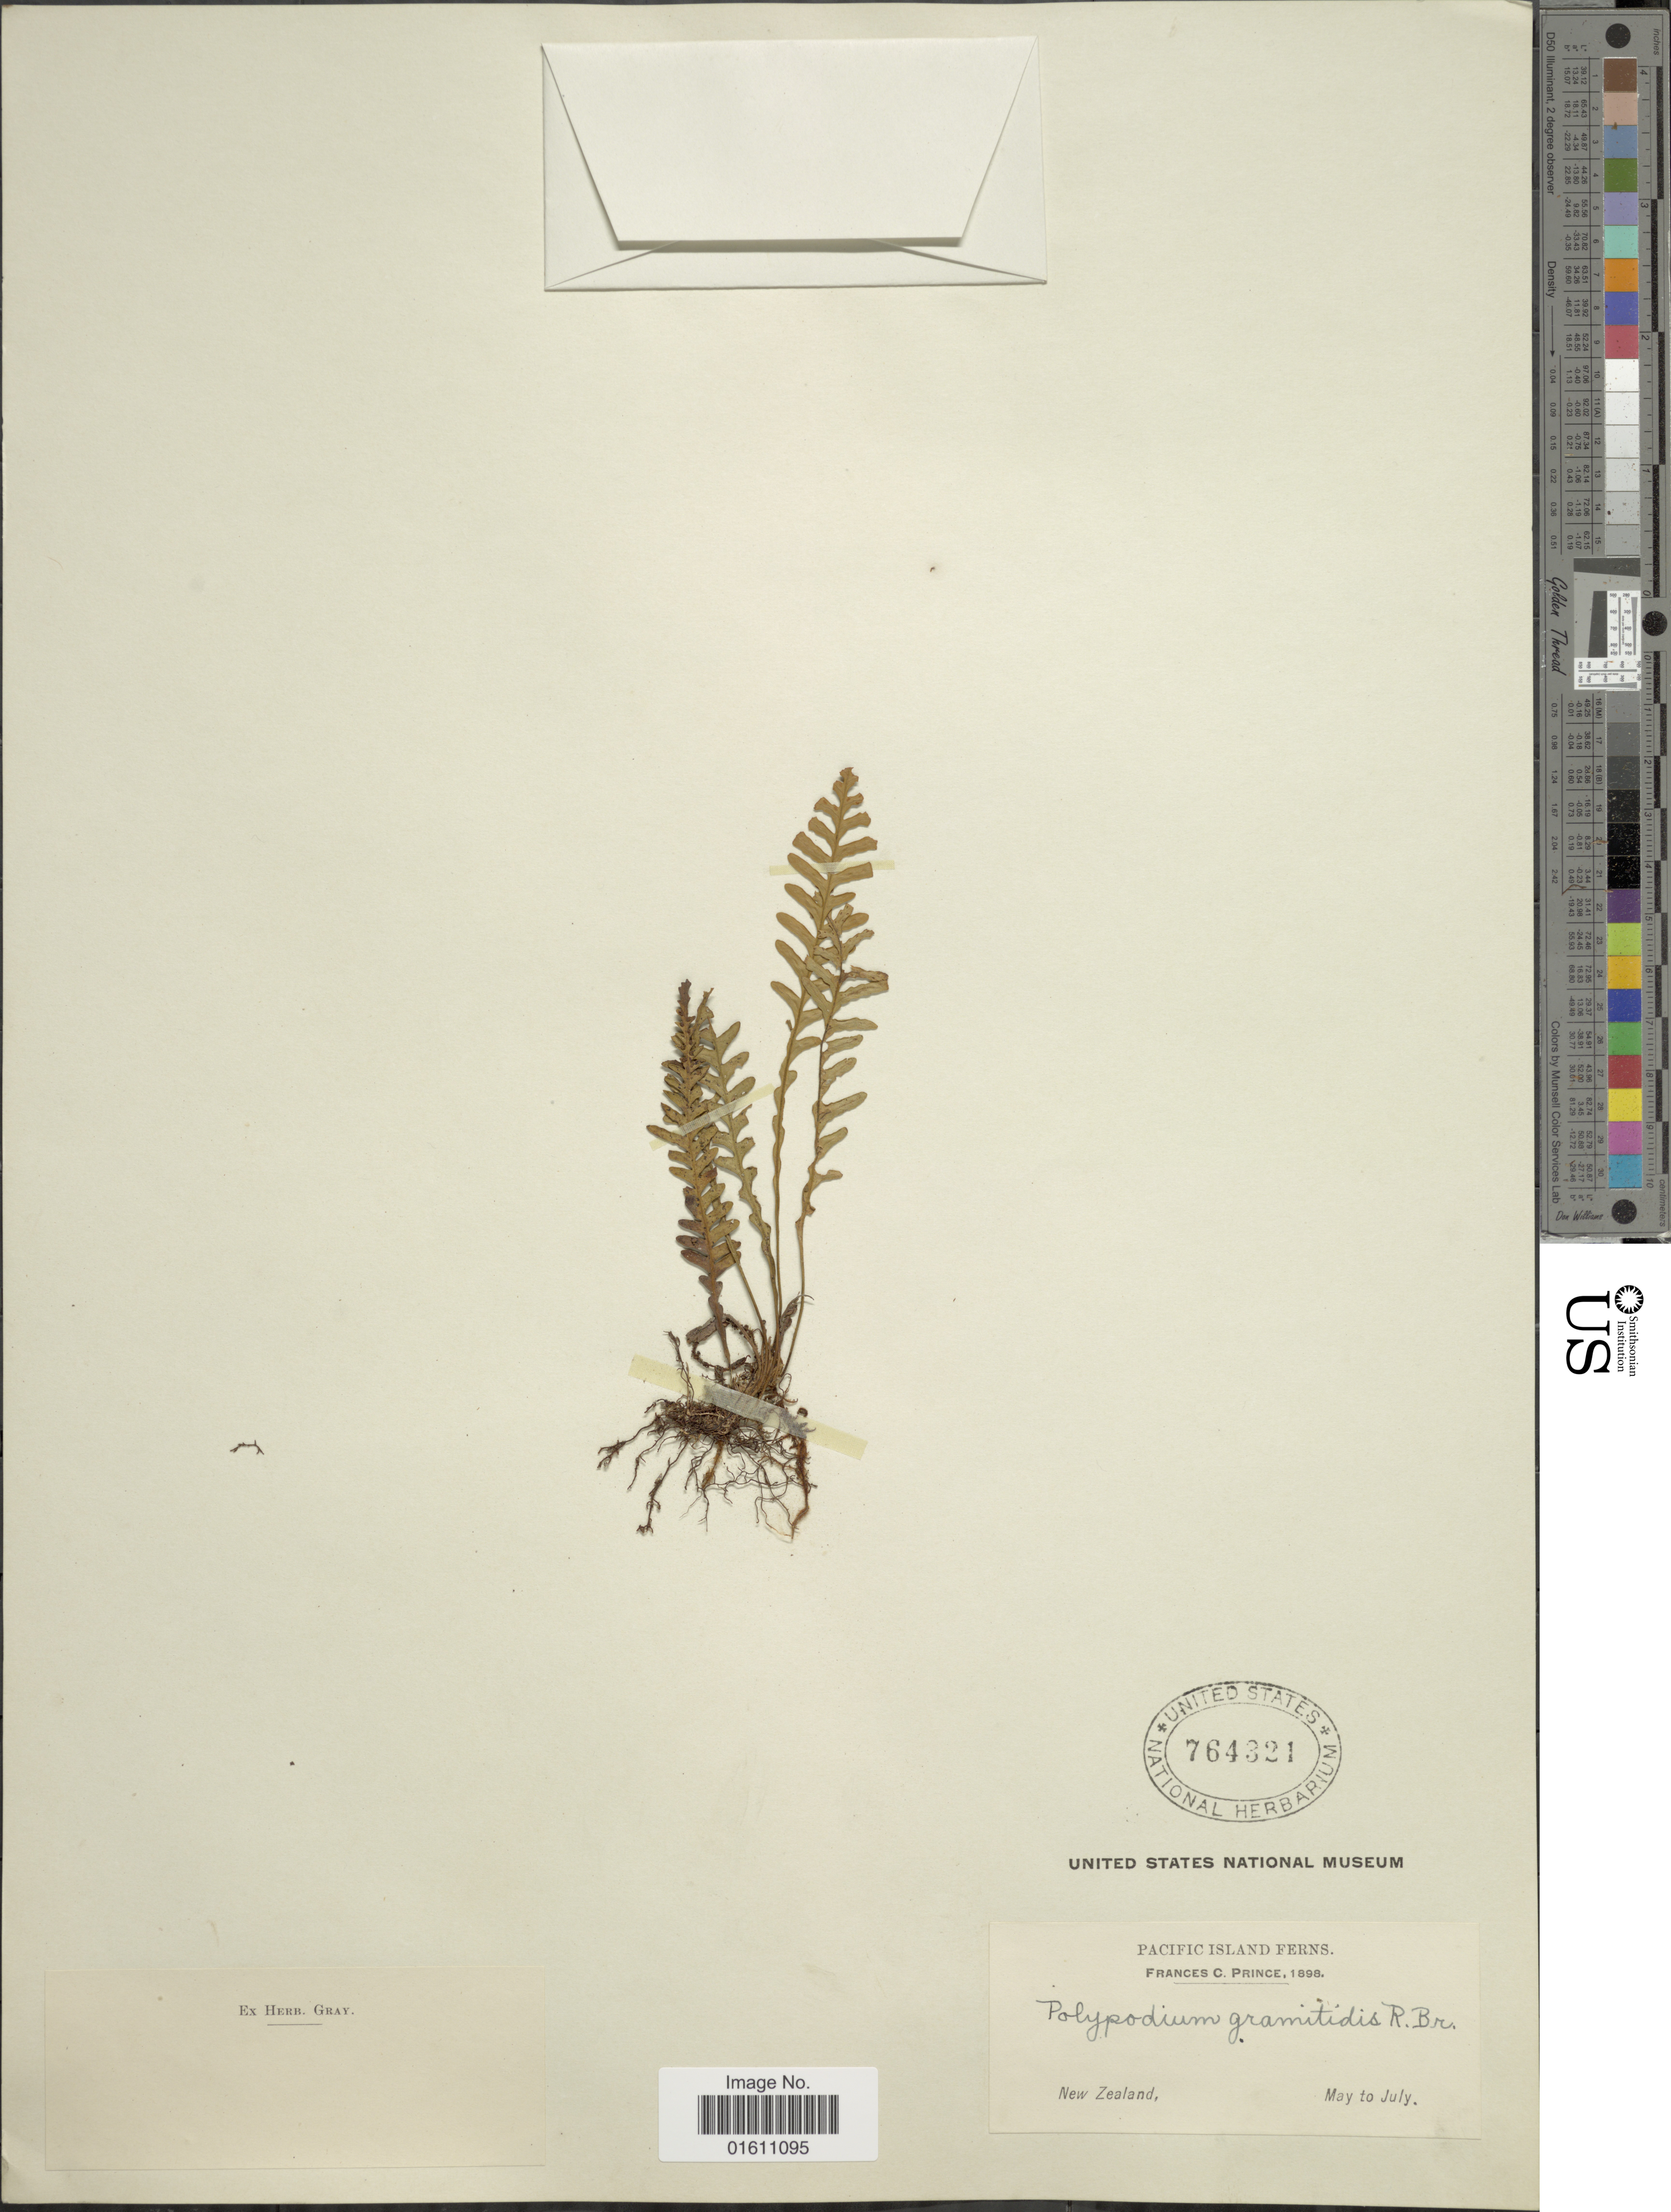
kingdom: Plantae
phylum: Tracheophyta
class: Polypodiopsida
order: Polypodiales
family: Polypodiaceae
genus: Notogrammitis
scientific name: Notogrammitis heterophylla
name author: (Labill.) Parris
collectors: F. Prince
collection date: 1898-05/1898-07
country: New Zealand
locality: Pacific Islands, New Zealand.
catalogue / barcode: US 764321